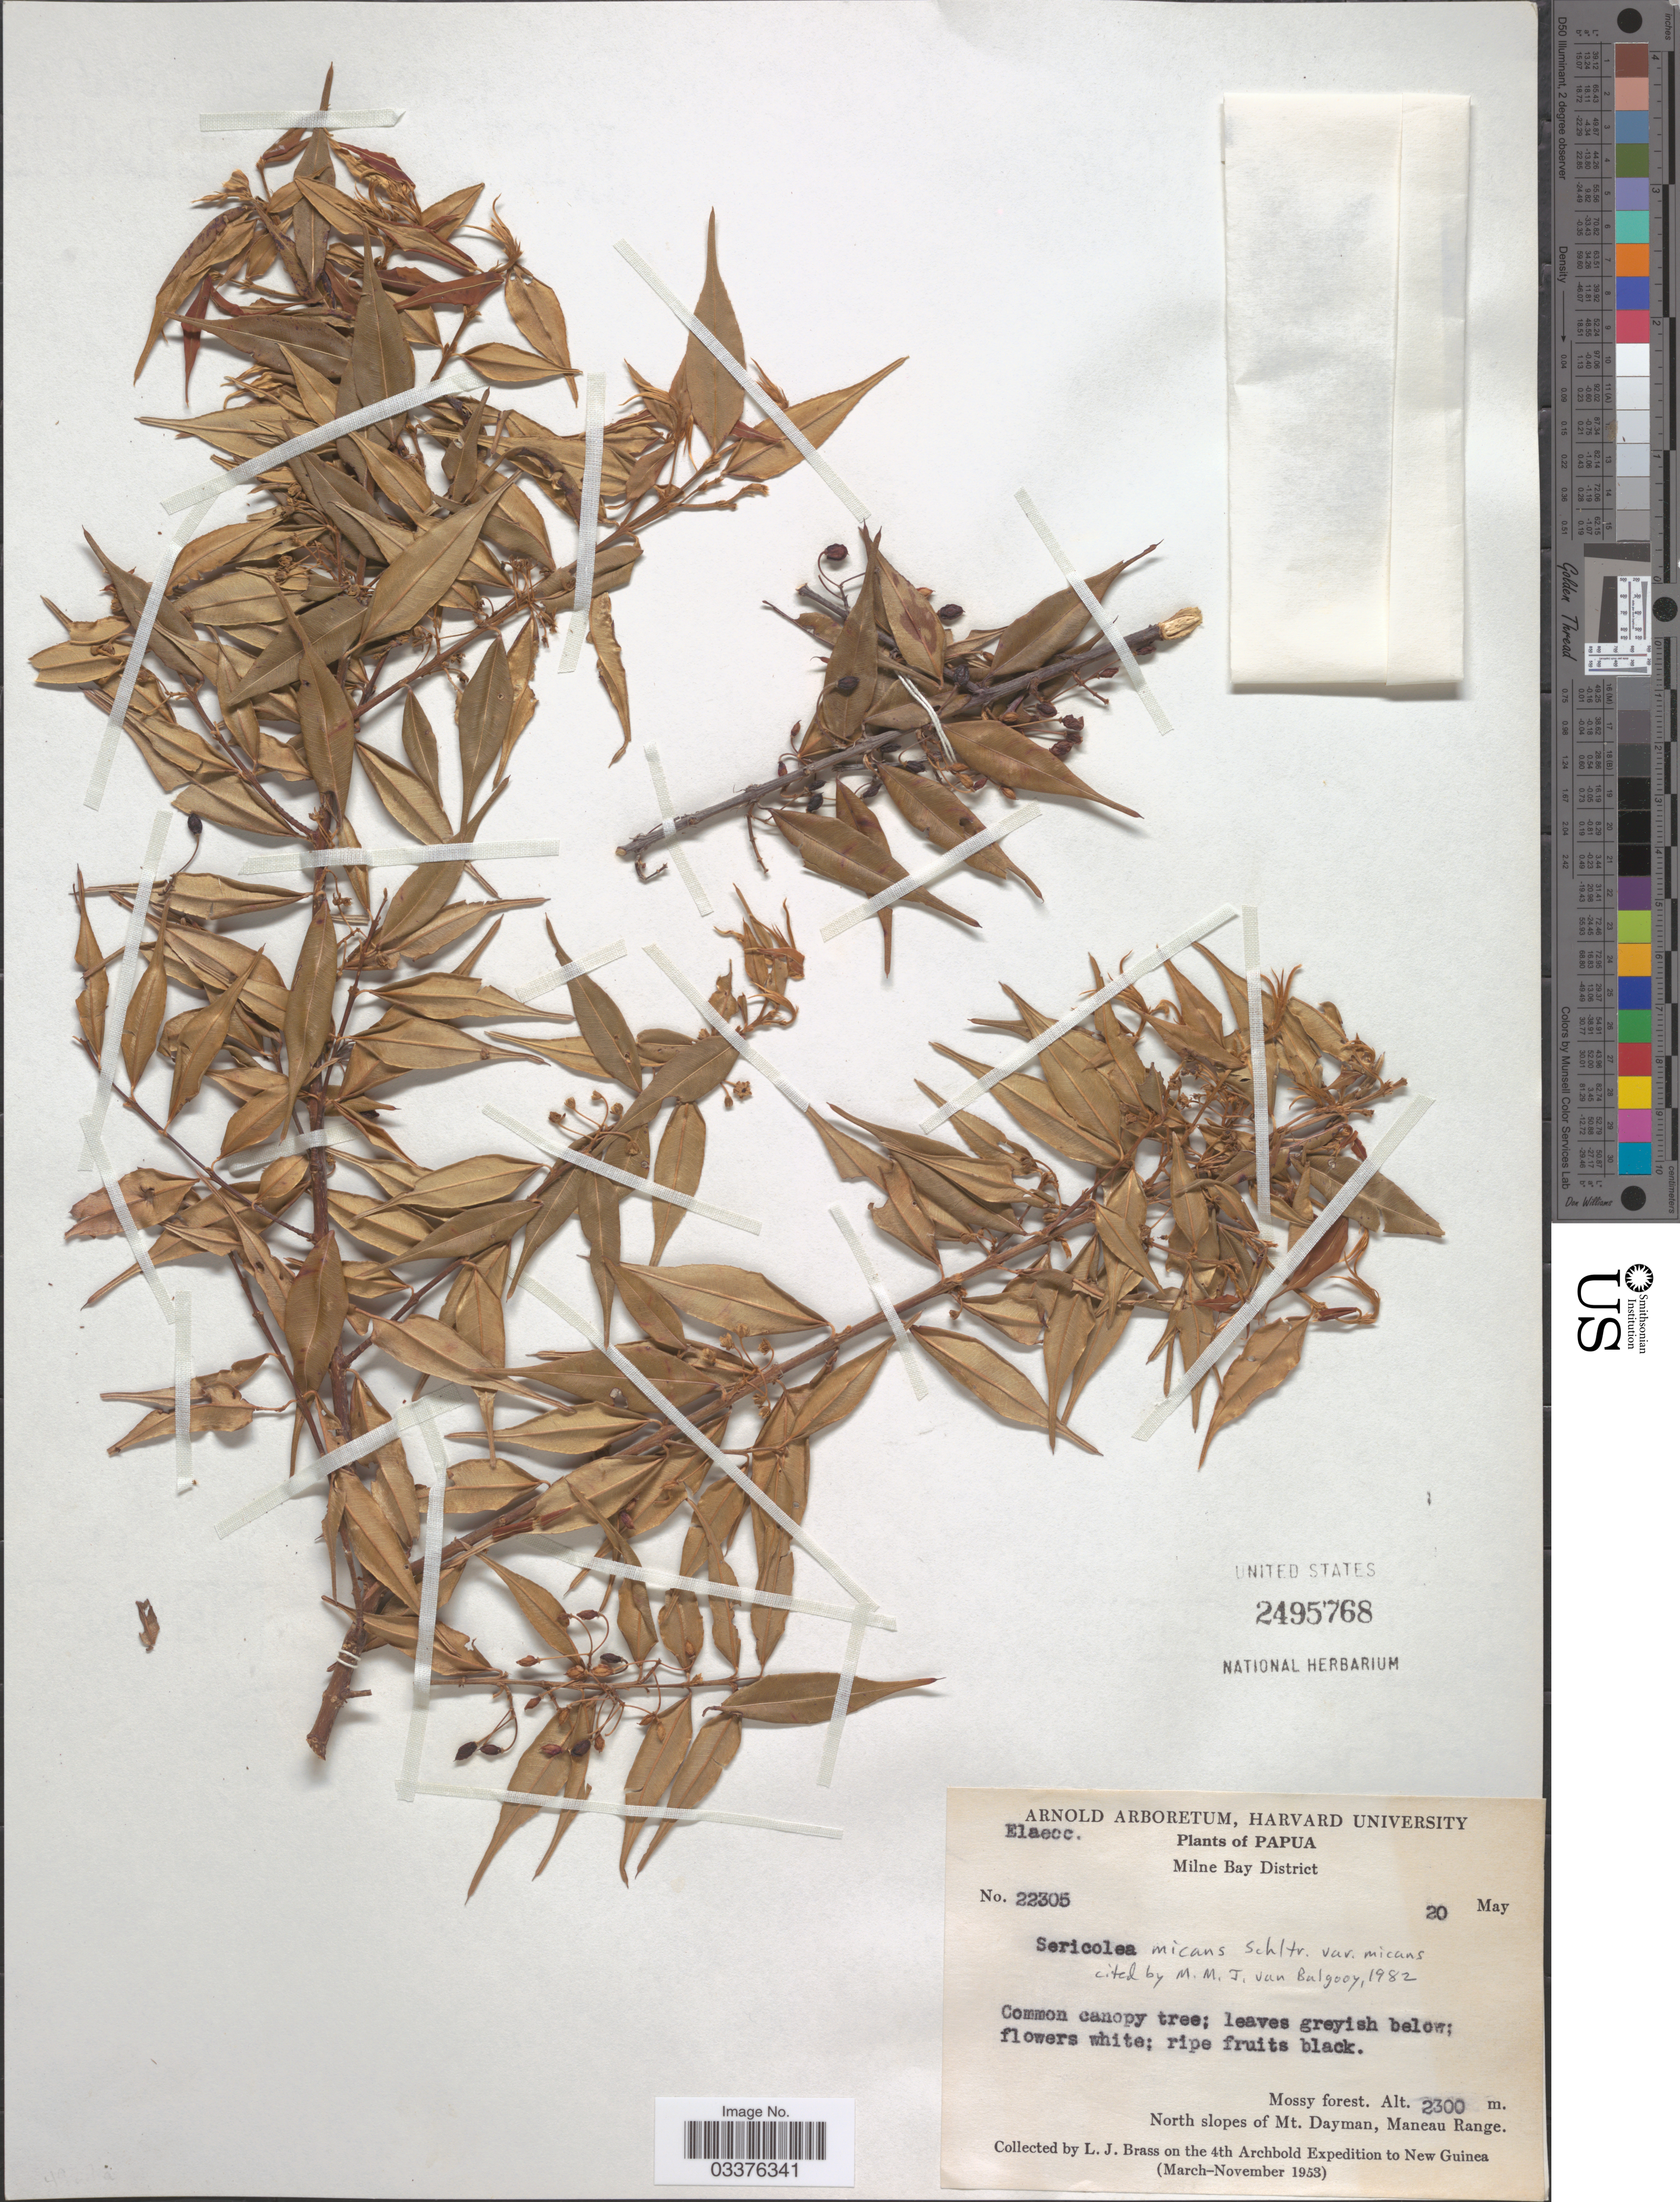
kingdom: Plantae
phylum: Tracheophyta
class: Magnoliopsida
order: Oxalidales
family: Elaeocarpaceae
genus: Sericolea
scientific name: Sericolea micans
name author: Schltr.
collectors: L. J. Brass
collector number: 22305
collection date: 1953-05-20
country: Papua New Guinea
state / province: Milne Bay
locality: Papua. Milne Bay District. North slopes of Mt. Dayman, Maneau Range. New Guinea.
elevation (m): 2300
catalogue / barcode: US 2495768